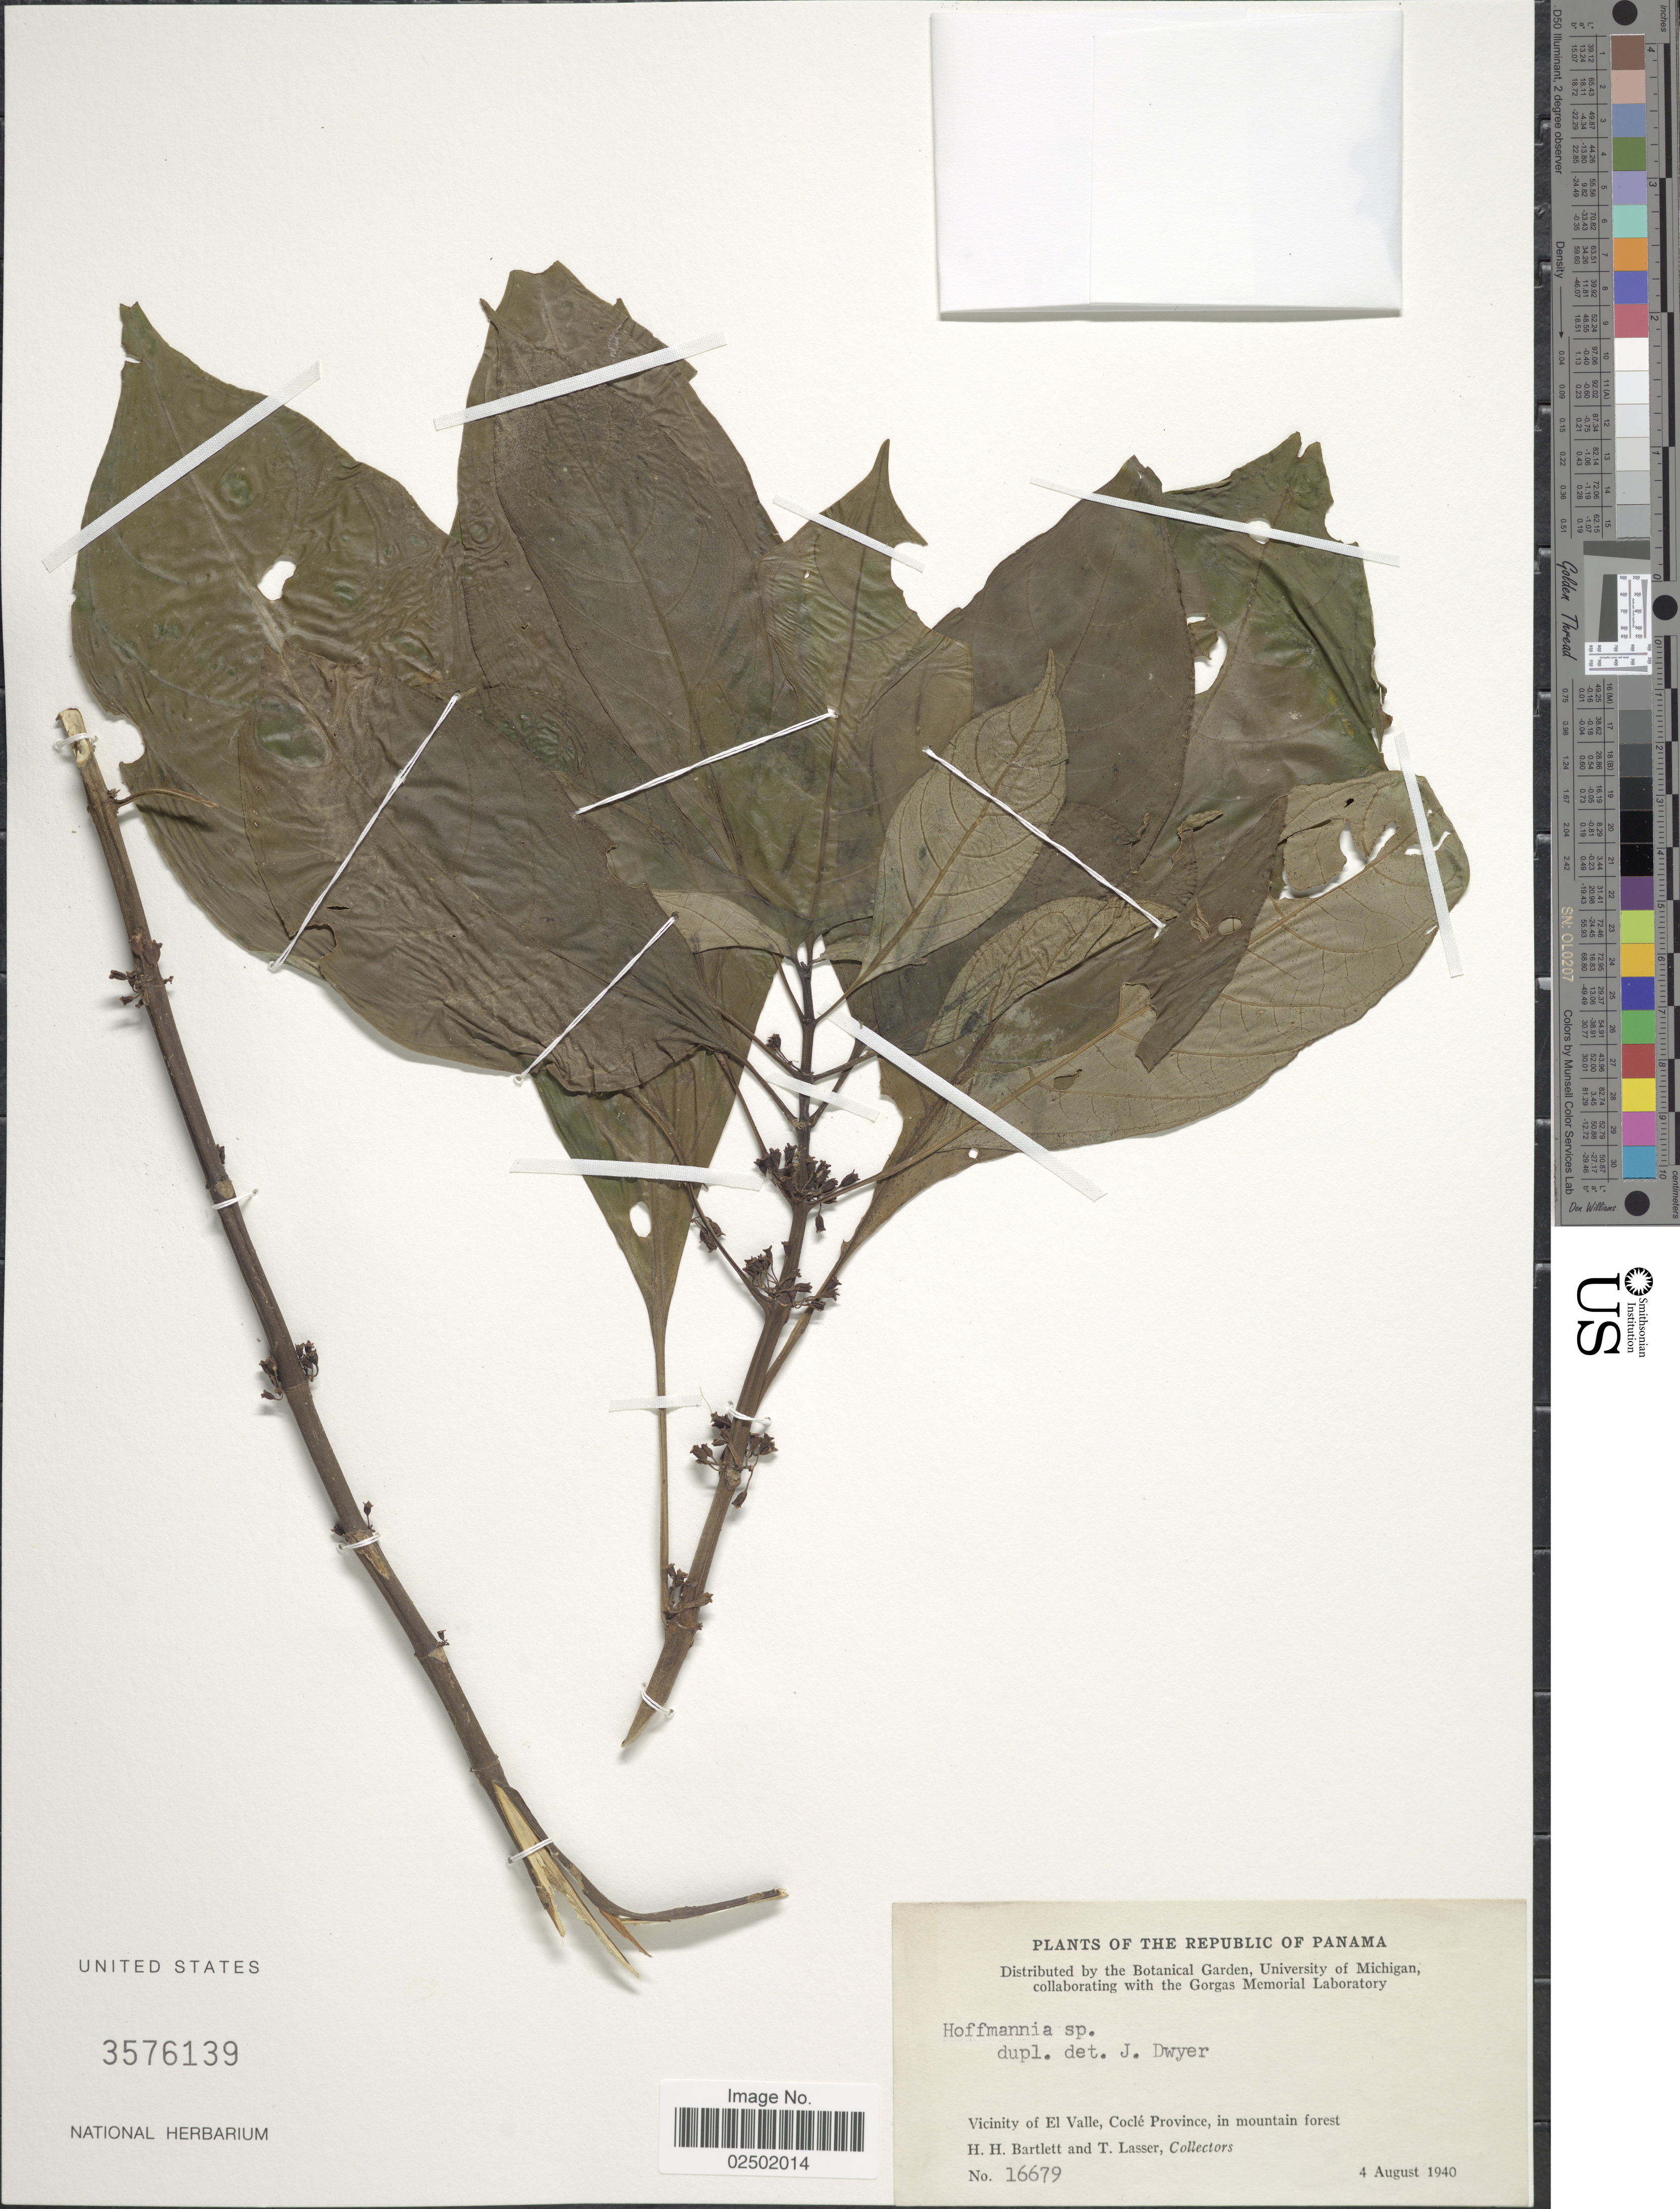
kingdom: Plantae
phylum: Tracheophyta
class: Magnoliopsida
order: Gentianales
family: Rubiaceae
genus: Hoffmannia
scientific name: Hoffmannia sp.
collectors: H. H. Bartlett & T. Lasser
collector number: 16679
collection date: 1940-08-04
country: Panama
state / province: Coclé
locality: Vicinity of El Valle,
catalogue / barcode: US 3576139